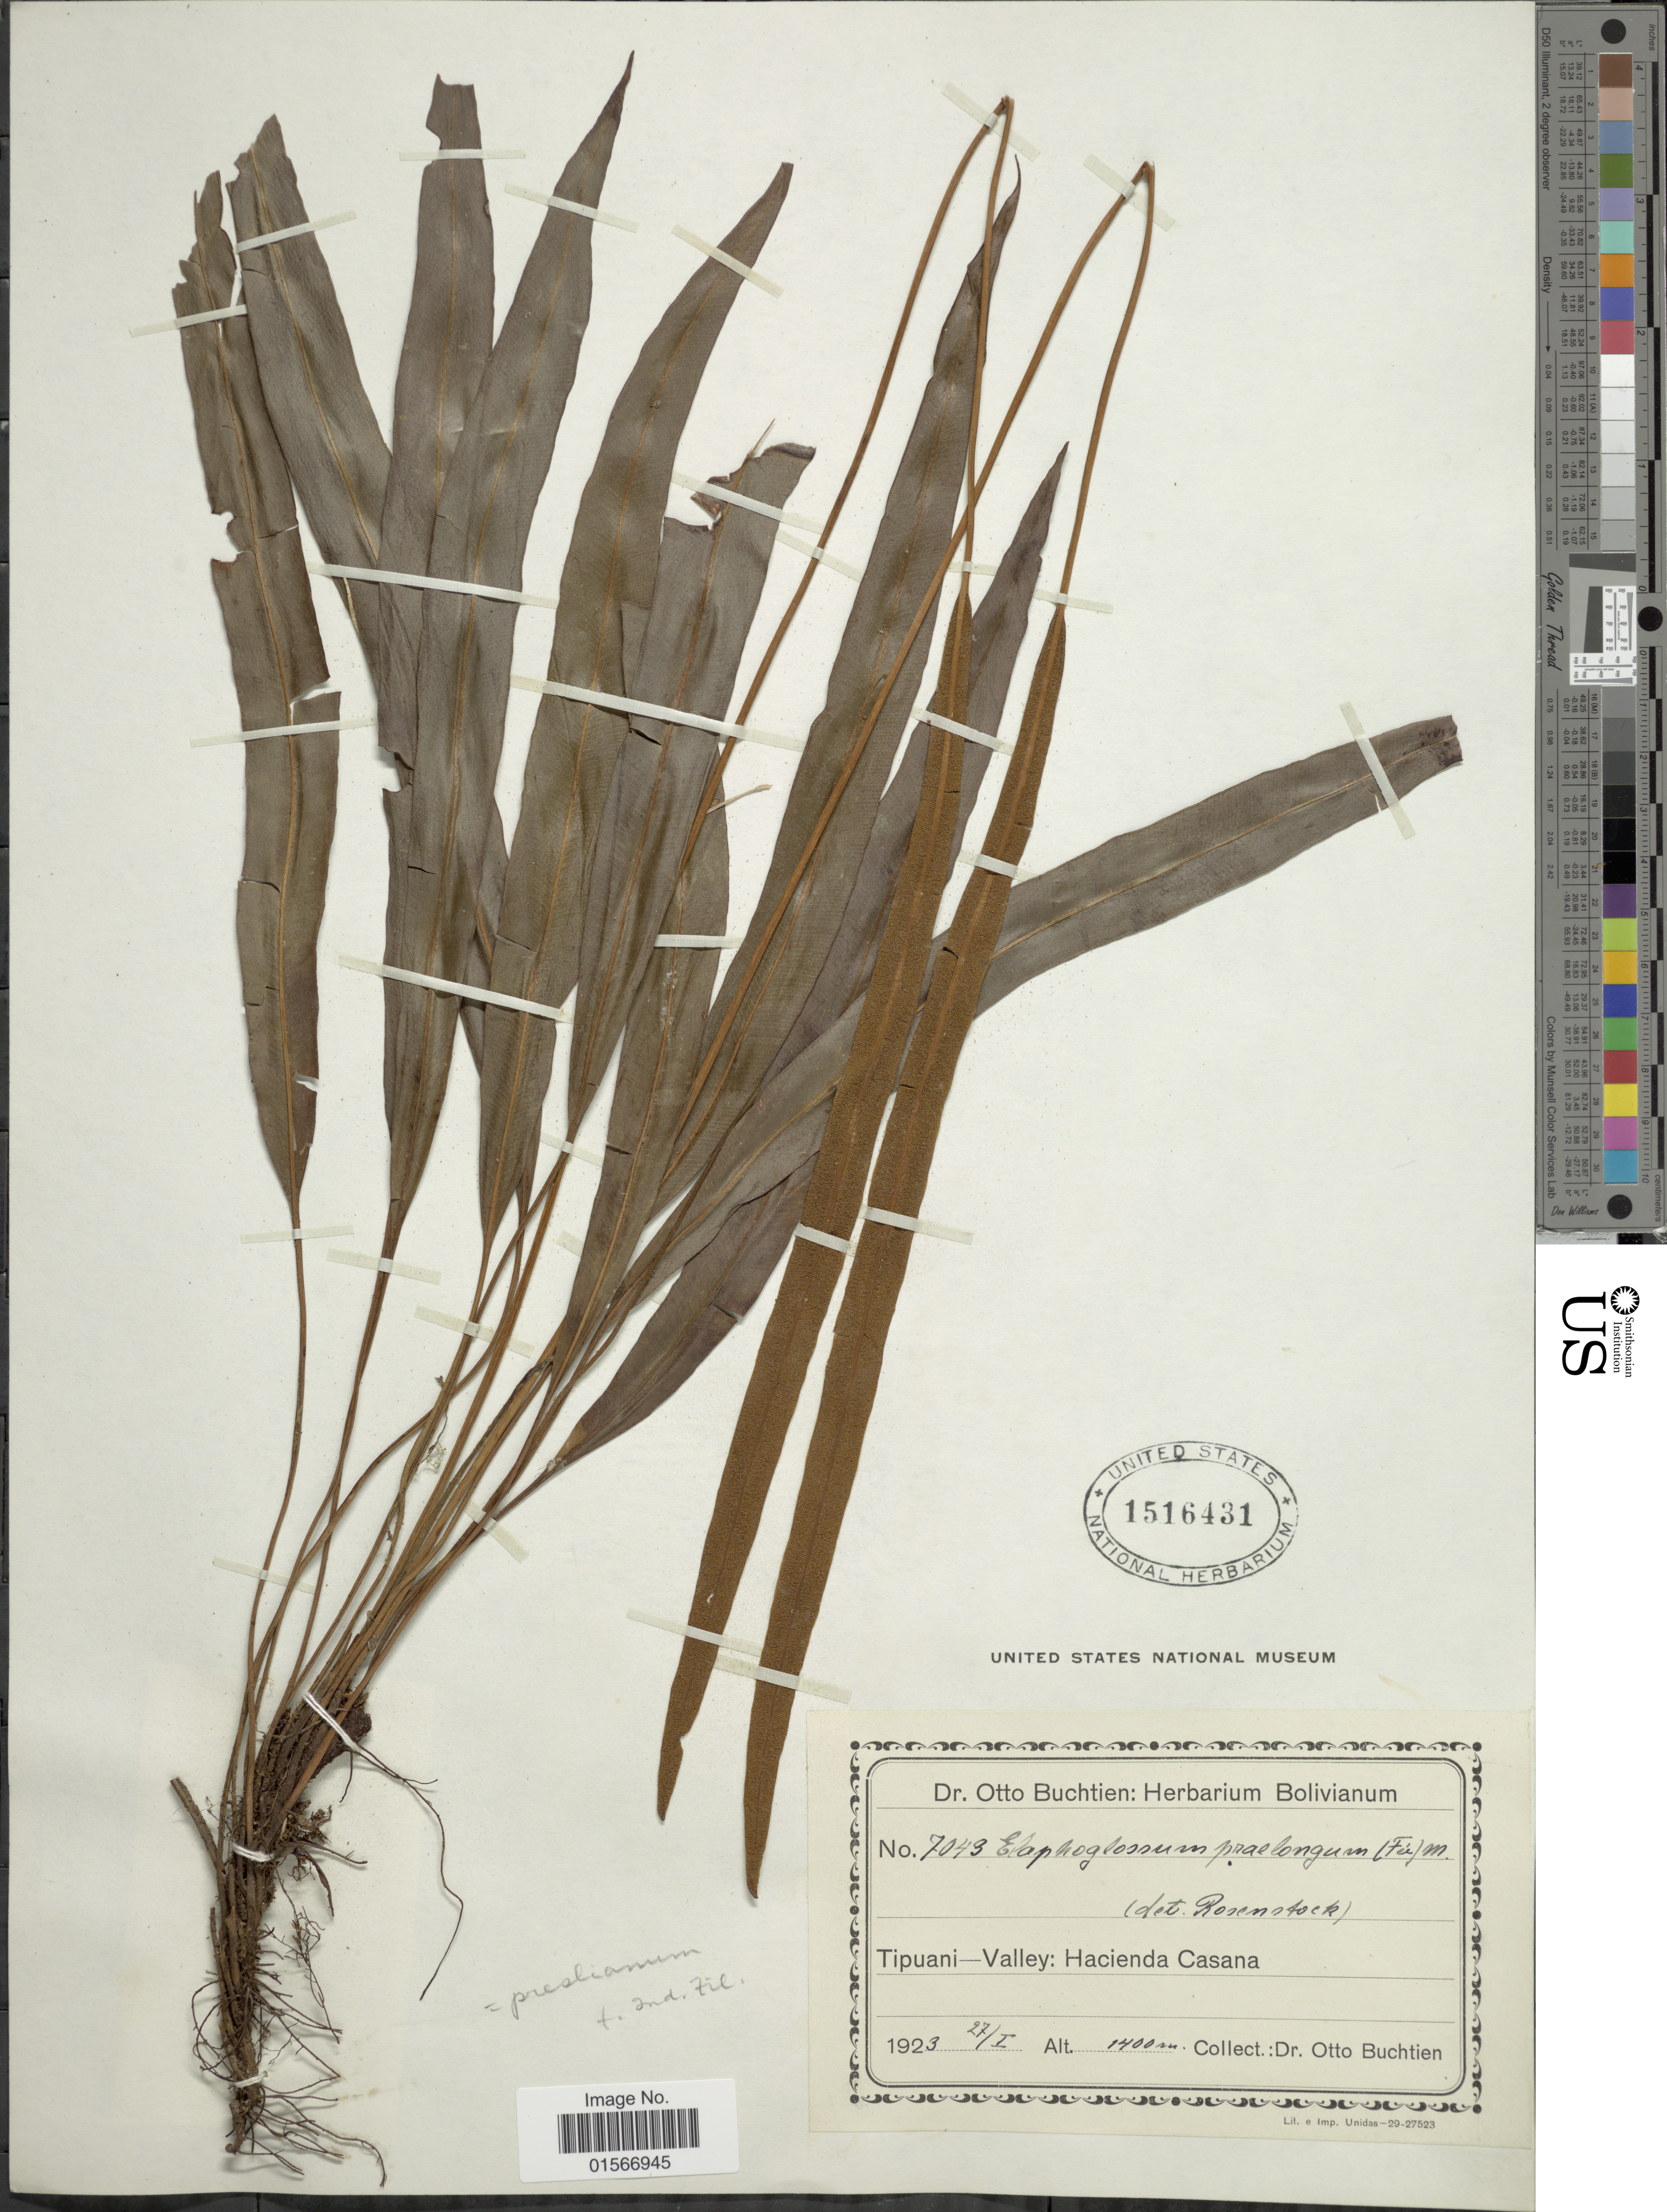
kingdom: Plantae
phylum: Tracheophyta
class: Polypodiopsida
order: Polypodiales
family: Dryopteridaceae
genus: Elaphoglossum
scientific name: Elaphoglossum linguiforme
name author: Hieron.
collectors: O. Buchtien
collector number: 7043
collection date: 1923-01-27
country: Bolivia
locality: Tipuani-Valley: Hacienda Casana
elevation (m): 1400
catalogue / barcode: US 1516431